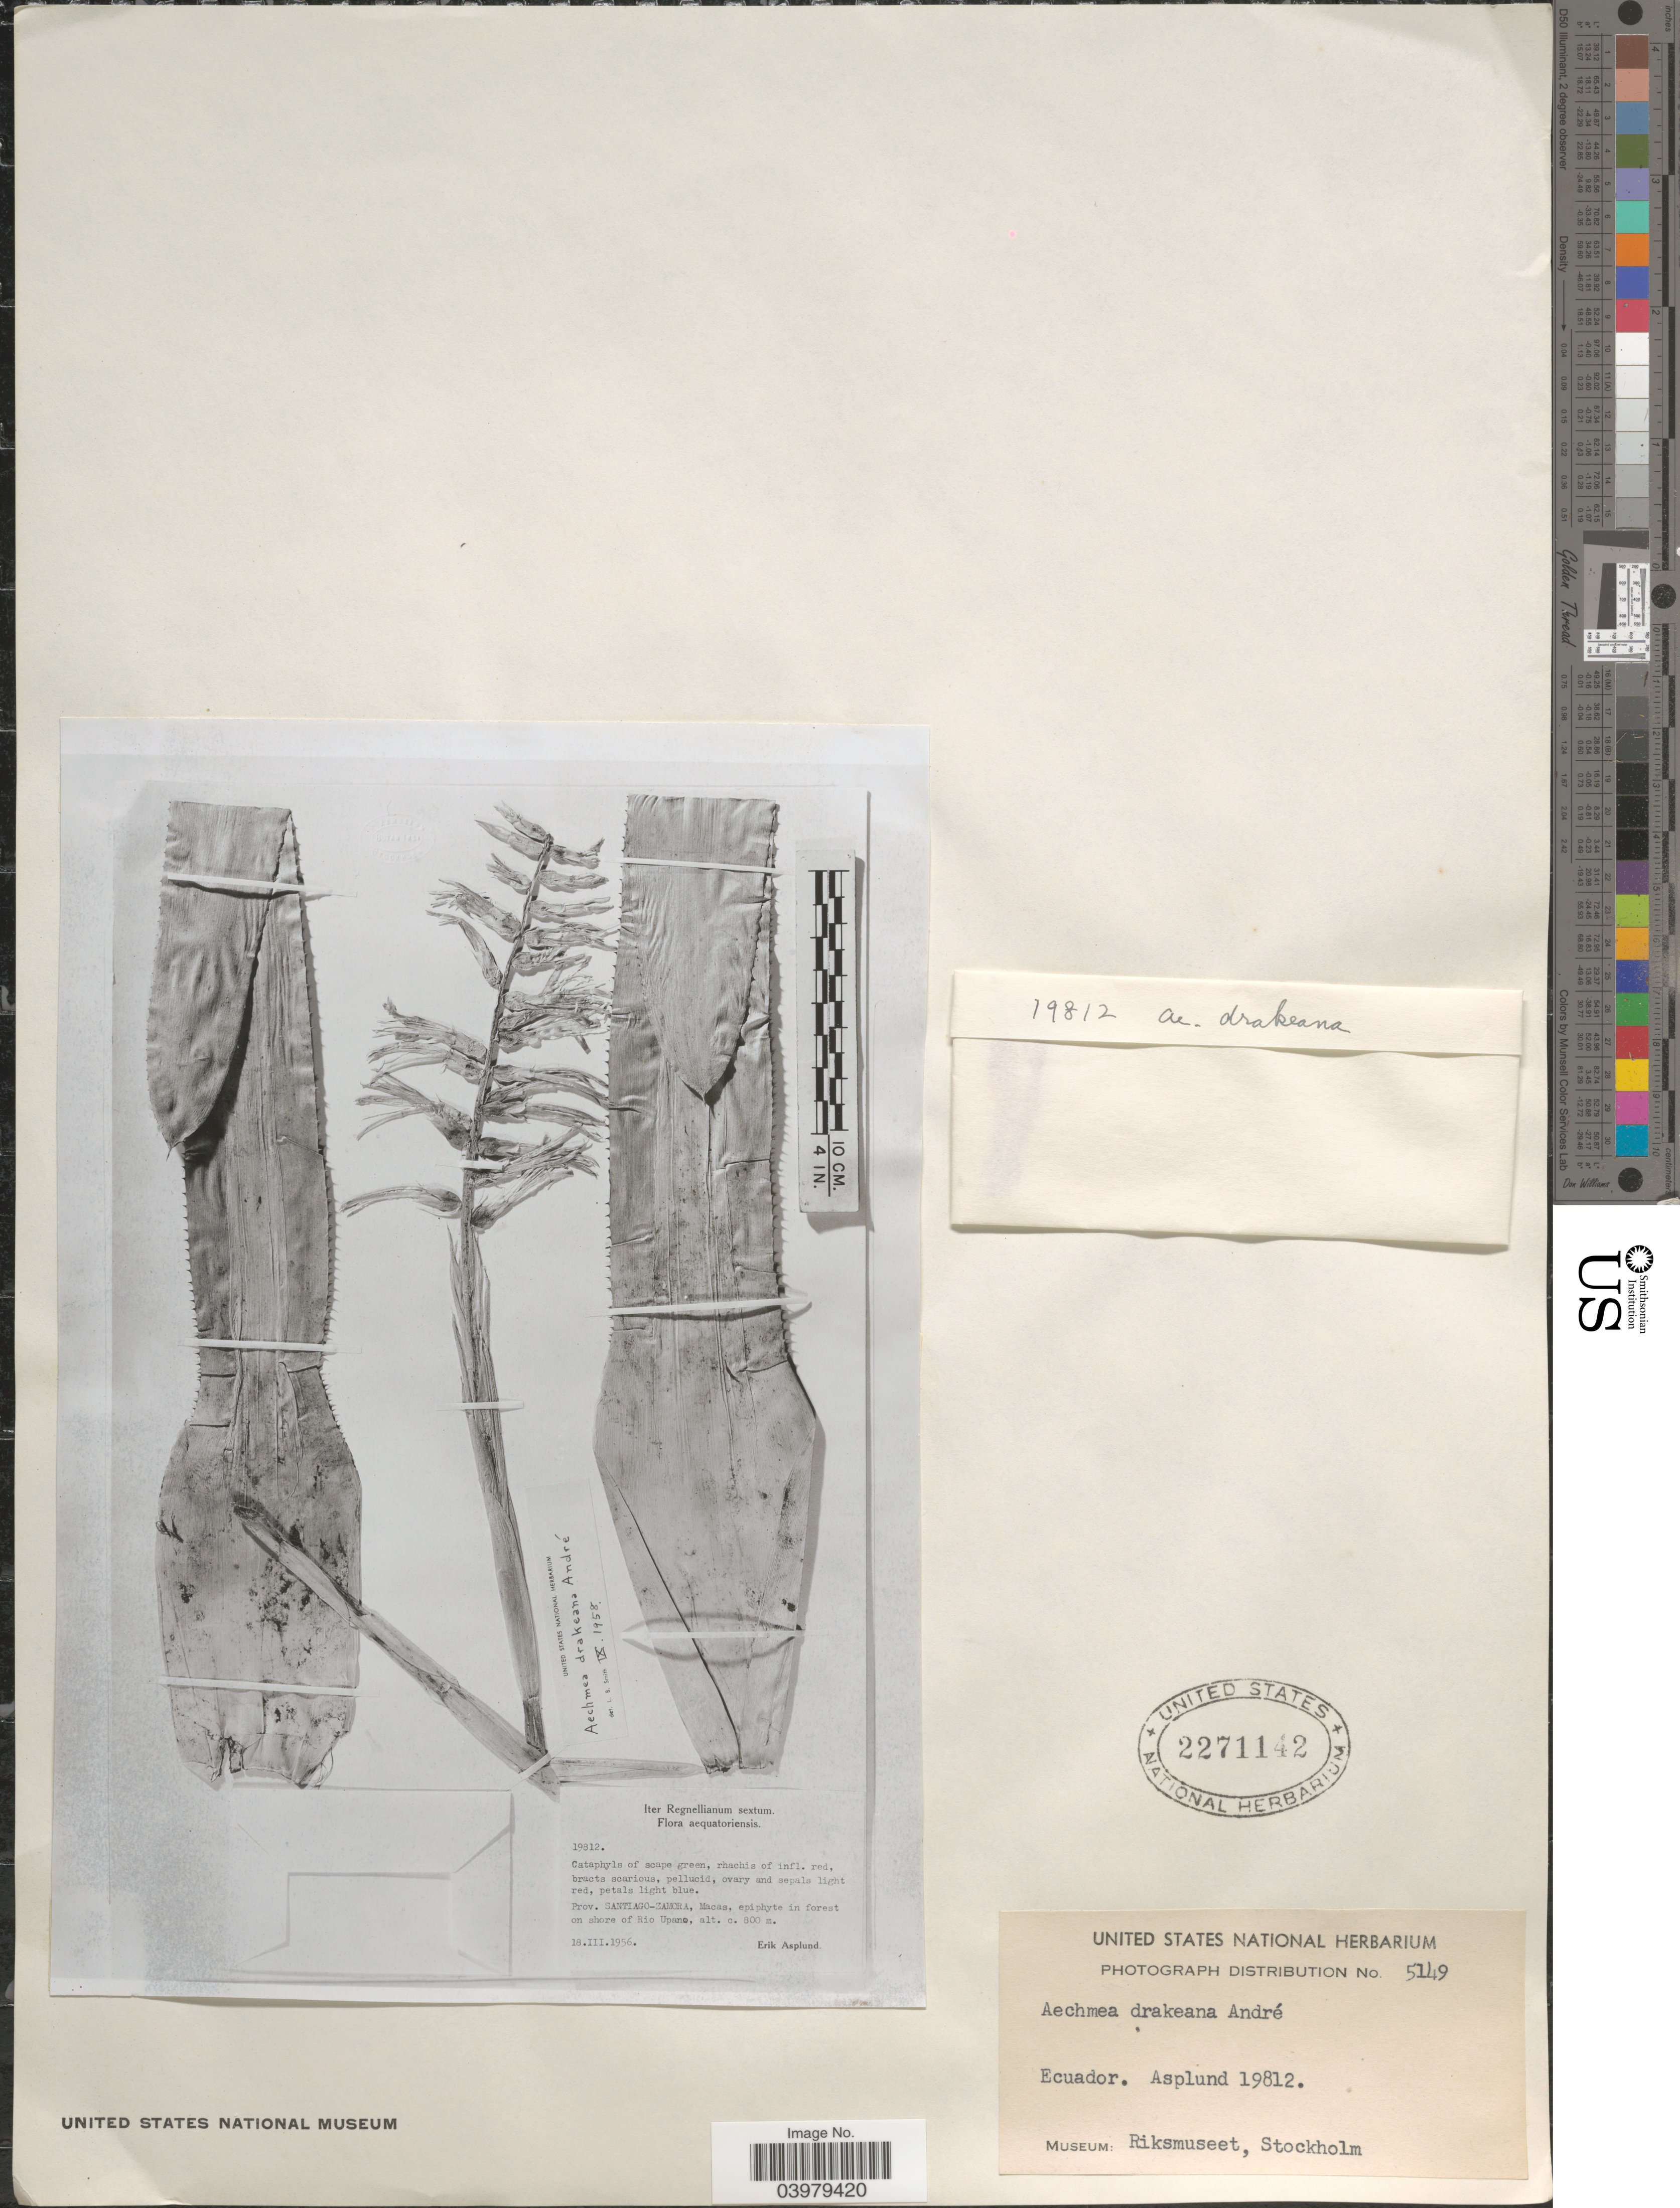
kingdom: Plantae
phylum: Tracheophyta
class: Liliopsida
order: Poales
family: Bromeliaceae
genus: Aechmea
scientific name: Aechmea drakeana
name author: André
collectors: E. Asplund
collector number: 19812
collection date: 1956-03-18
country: Ecuador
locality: Prov. Santiago-Zamora, Macas, epiphyte in forest on shore of Rio Upano.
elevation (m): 800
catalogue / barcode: US 2271142